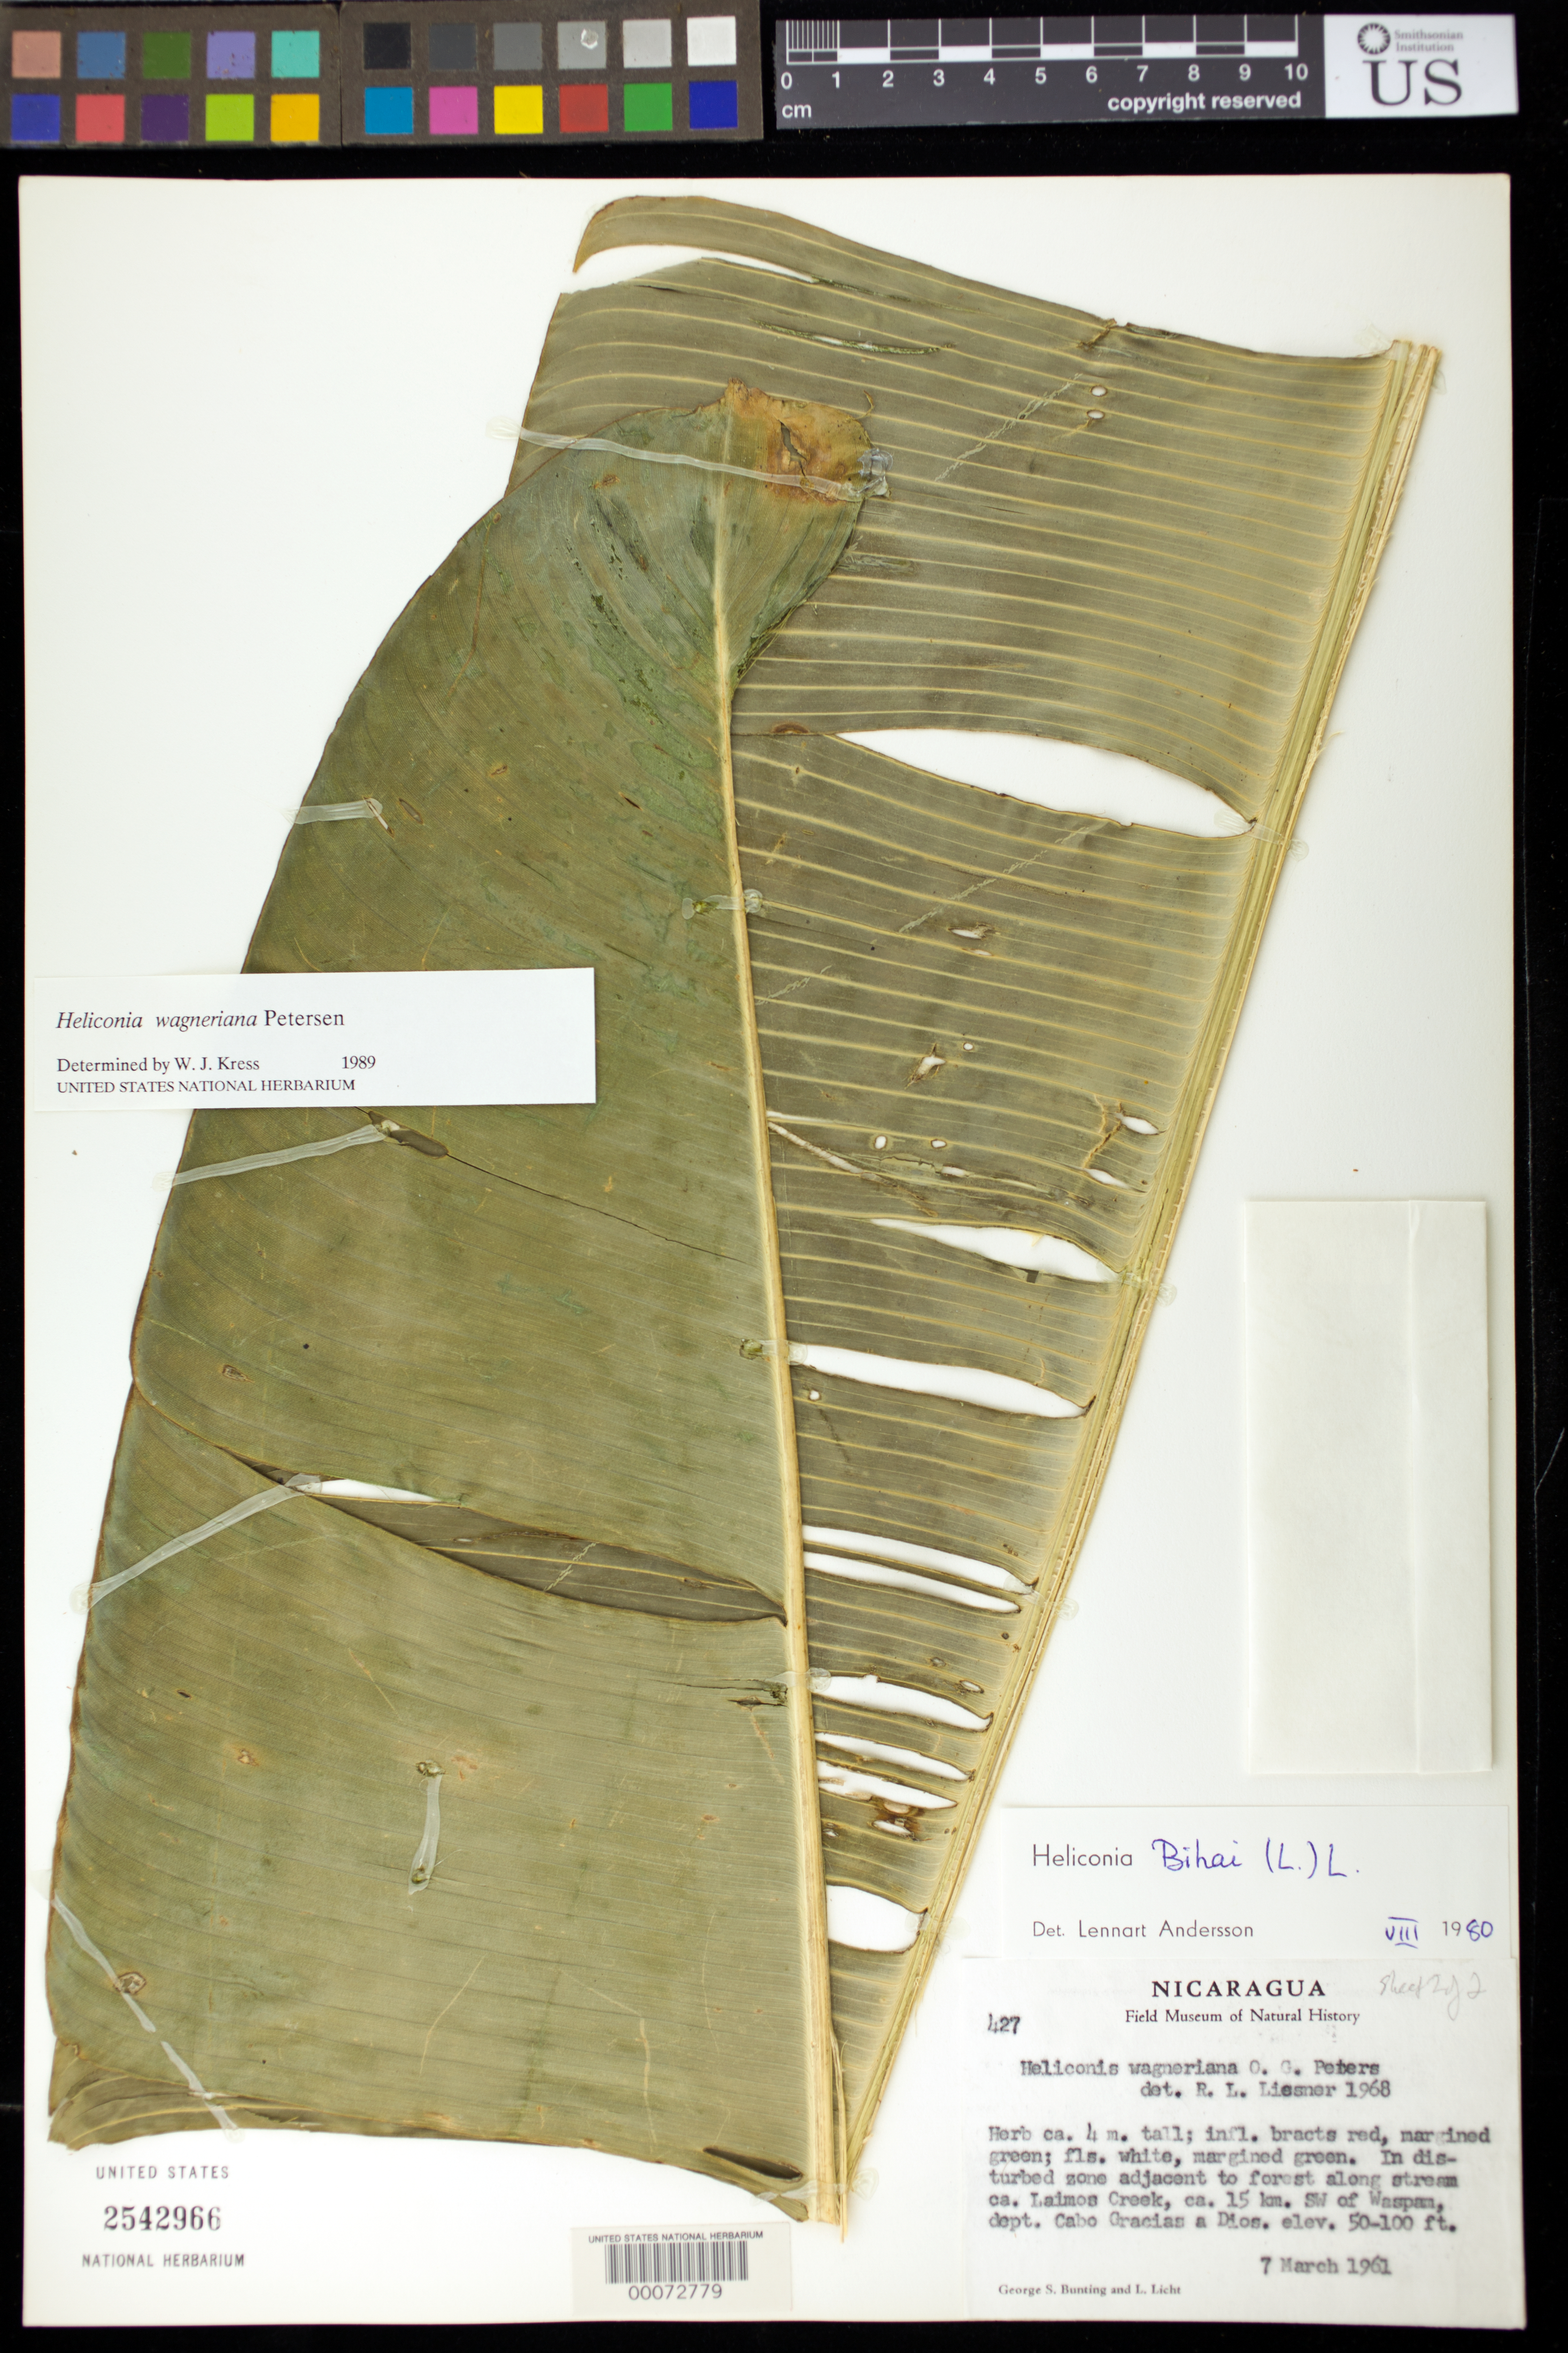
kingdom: Plantae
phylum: Tracheophyta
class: Liliopsida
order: Zingiberales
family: Heliconiaceae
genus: Heliconia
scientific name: Heliconia wagneriana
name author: Petersen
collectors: G. S. Bunting & L. Licht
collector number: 427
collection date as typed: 07 Mar 1961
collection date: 1961-03-07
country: Nicaragua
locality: Along stream ca. laimos creek, ca. 15 km sw of waspam, dept. cabo gracias a dios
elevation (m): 15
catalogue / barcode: US 2542966